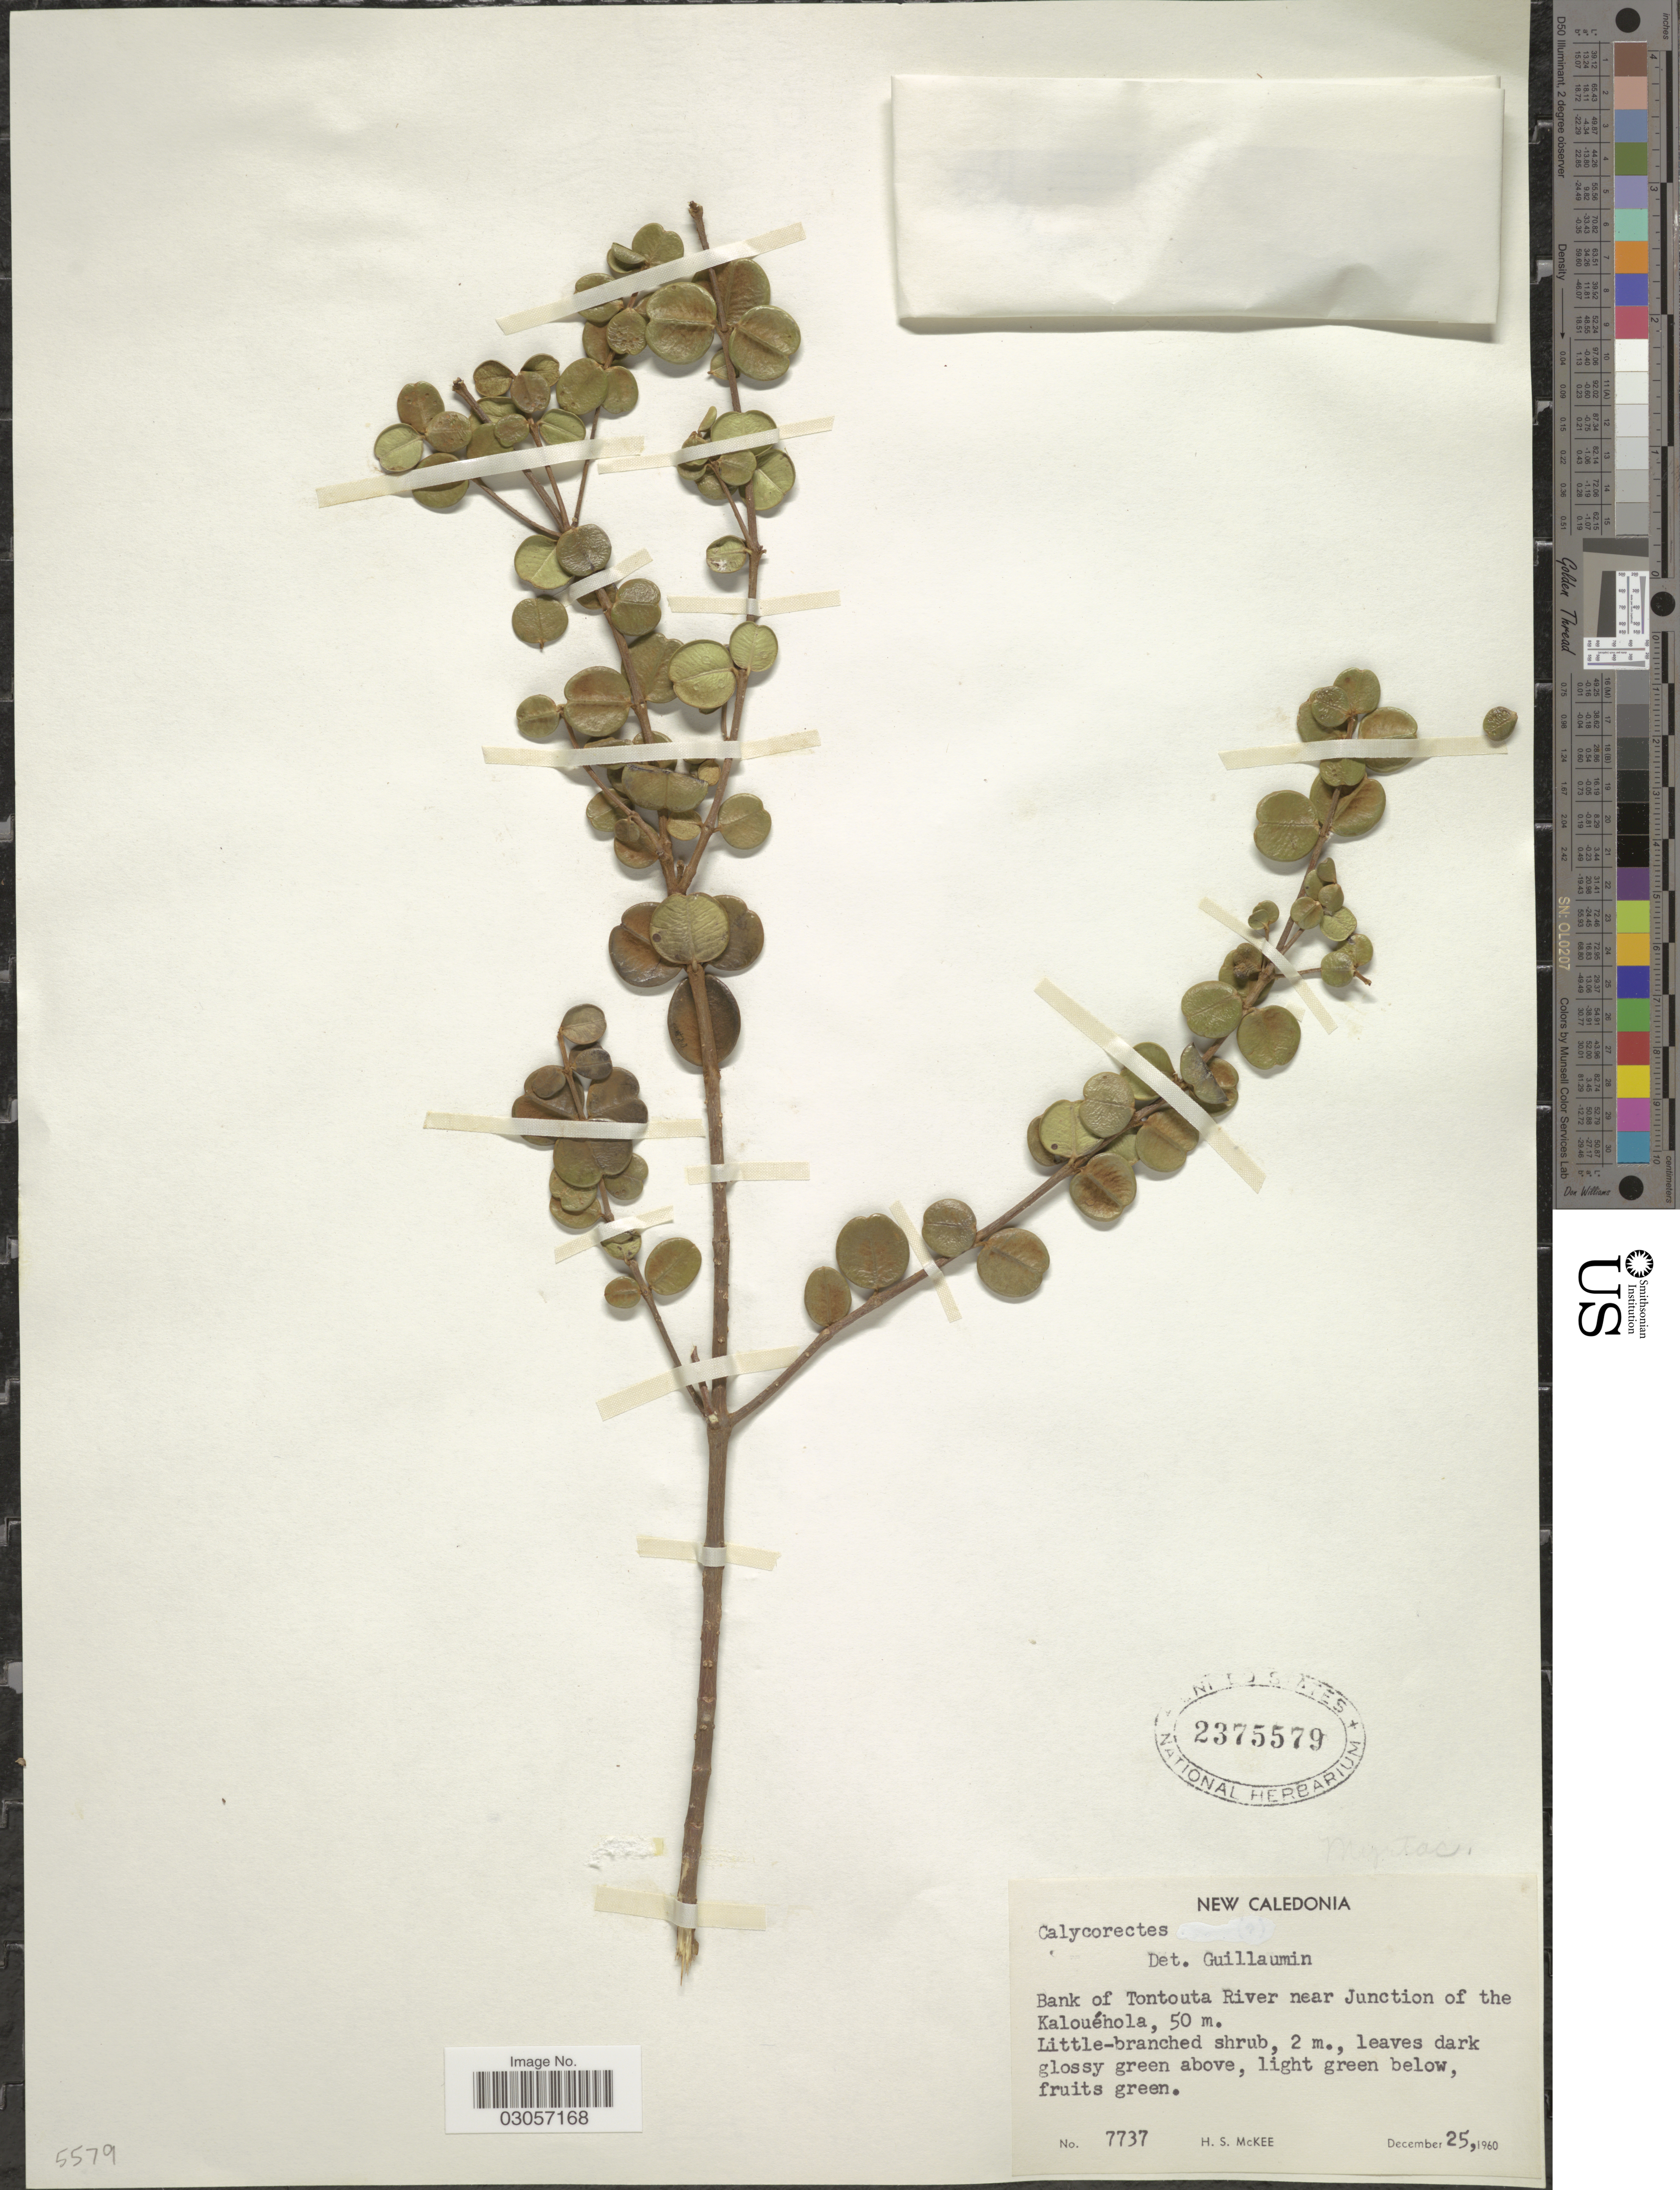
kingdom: Plantae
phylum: Tracheophyta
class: Magnoliopsida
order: Myrtales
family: Myrtaceae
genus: Eugenia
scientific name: Eugenia sp.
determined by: Strong, Mark T., (BOT), Smithsonian Institution - National Museum of Natural History (UNITED STATES)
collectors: H. S. McKee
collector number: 7737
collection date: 1960-12-25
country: New Caledonia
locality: Bank of Tontouta River near Junction of the Kalouéhola.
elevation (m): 50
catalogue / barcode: US 2375579